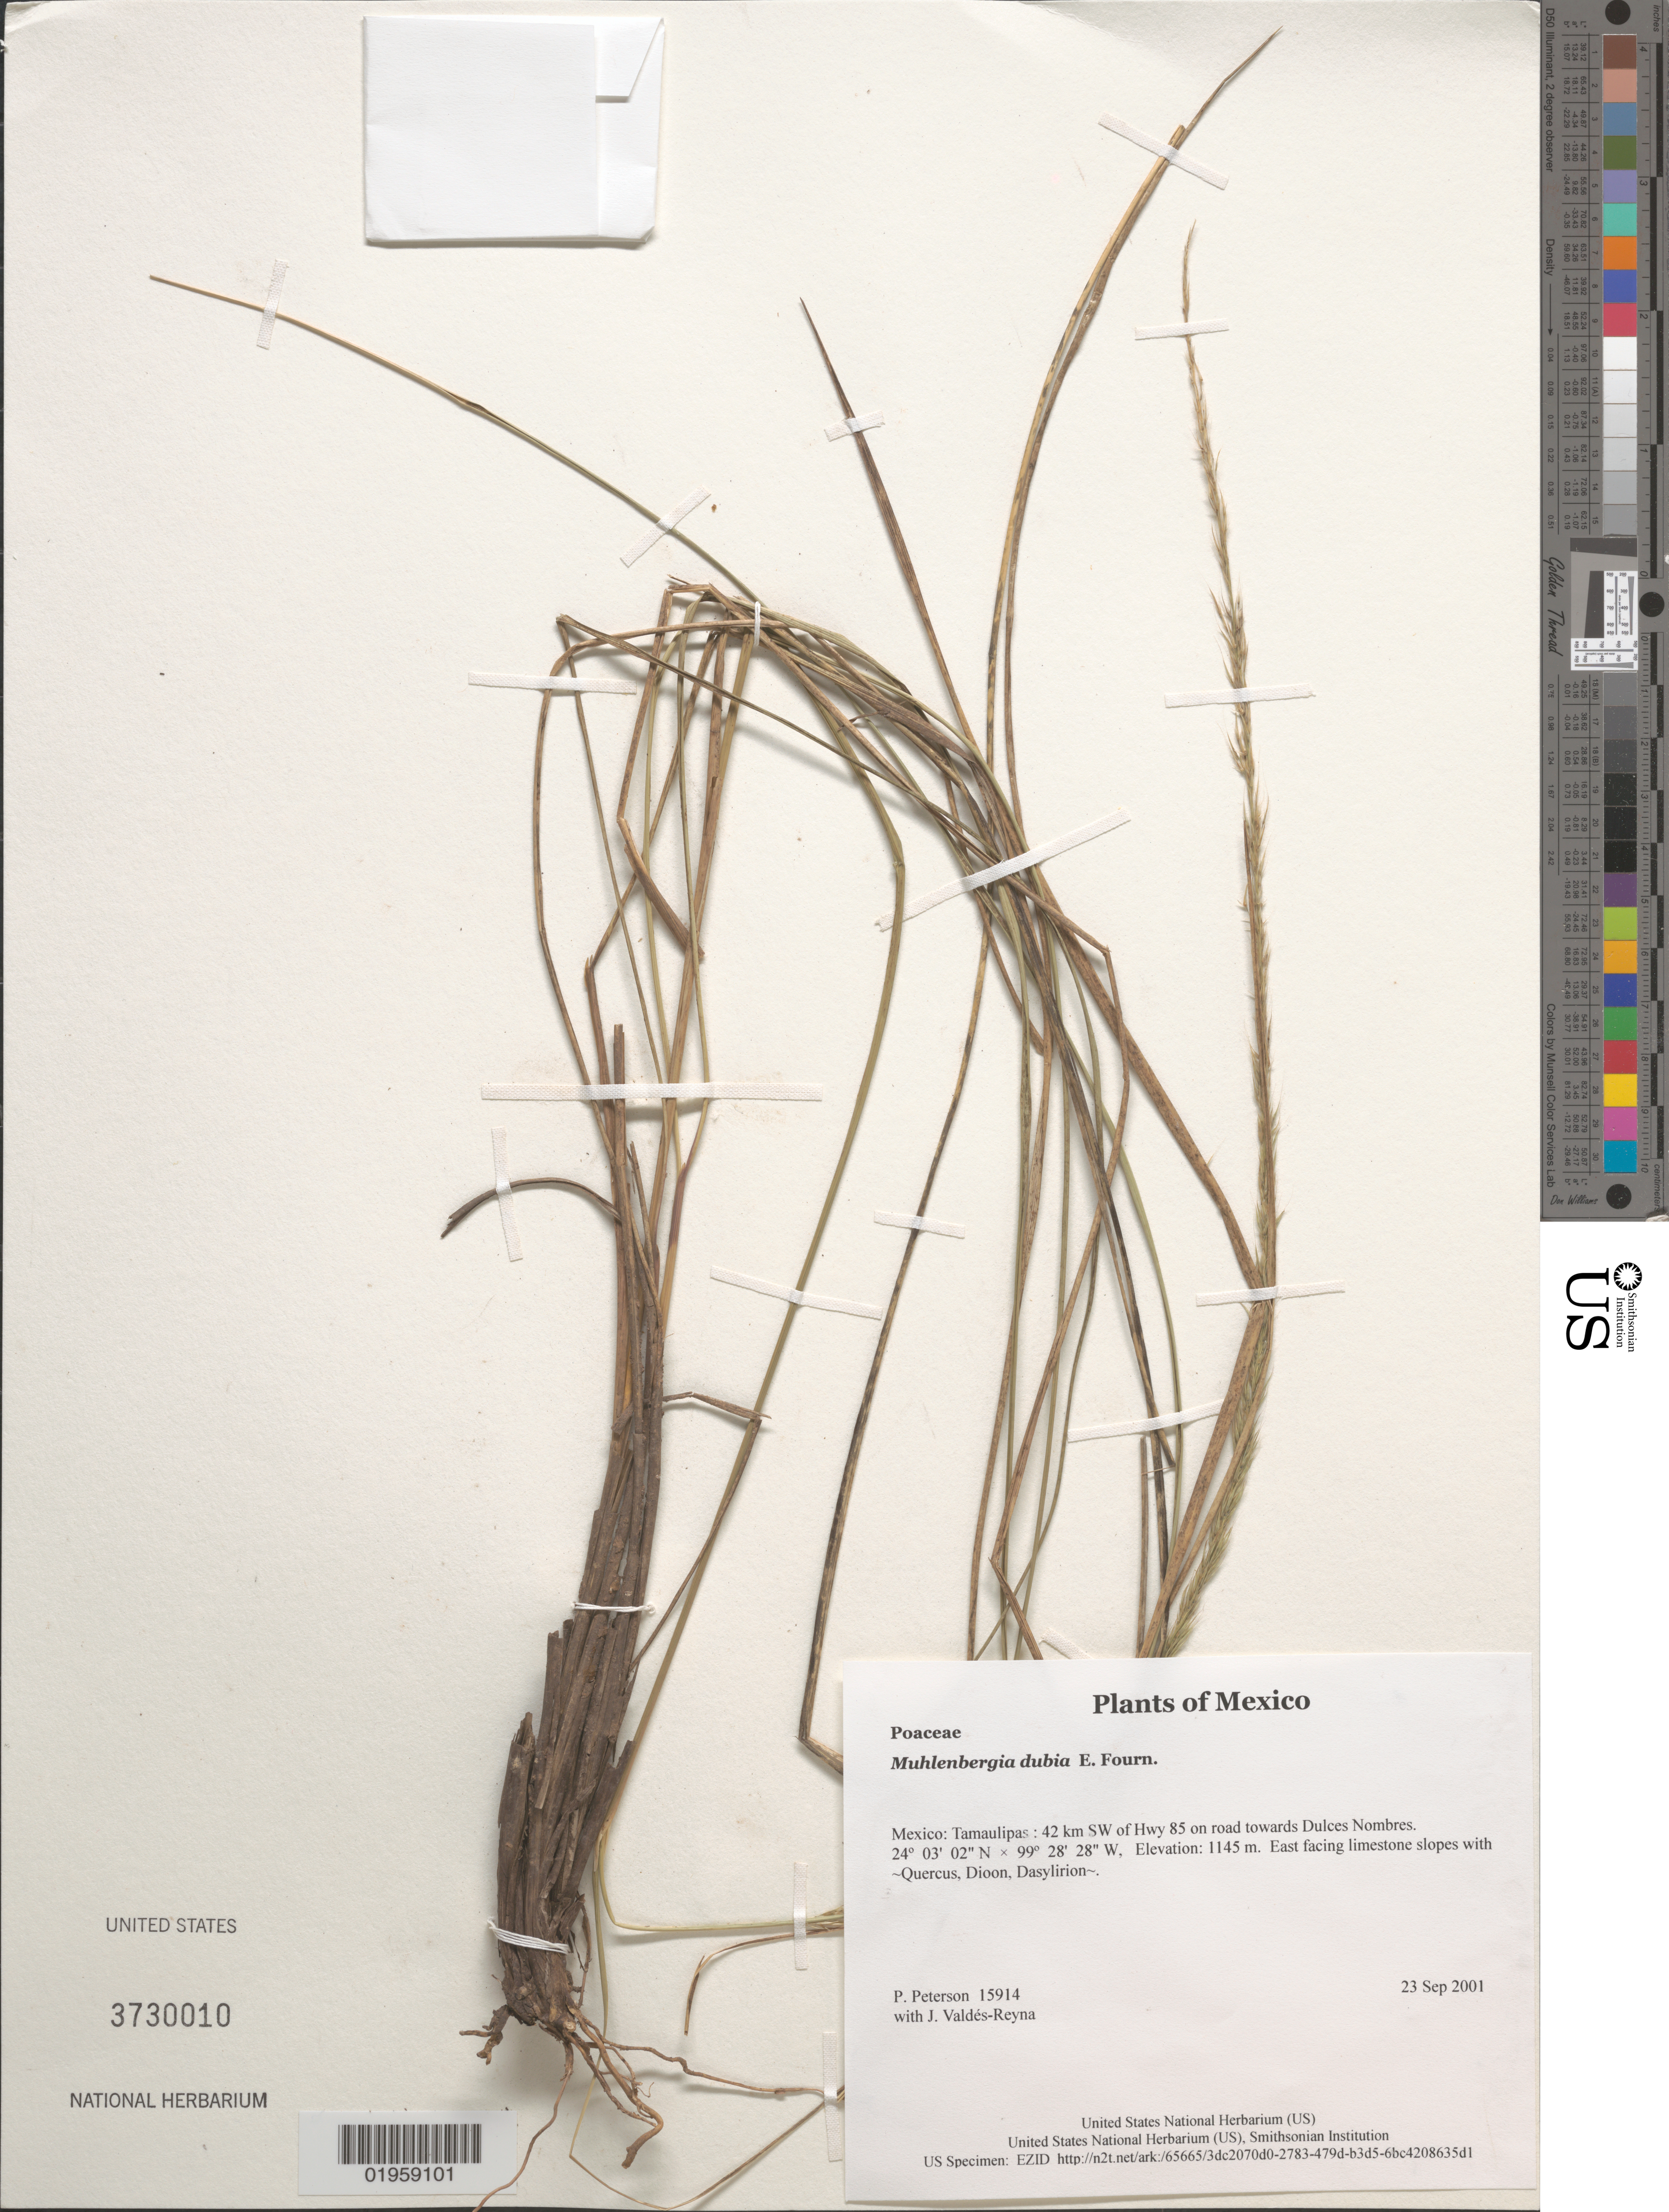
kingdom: Plantae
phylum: Tracheophyta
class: Liliopsida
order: Poales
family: Poaceae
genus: Muhlenbergia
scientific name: Muhlenbergia dubia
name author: E. Fourn.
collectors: P. M. Peterson & J. Valdés-Reyna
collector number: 15914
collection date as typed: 23 Sep 2001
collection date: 2001-09-23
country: Mexico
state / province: Tamaulipas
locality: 42 km SW of Hwy 85 on road towards Dulces Nombres.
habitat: East facing limestone slopes with ~Quercus, Dioon, Dasylirion~.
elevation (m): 1145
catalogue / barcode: US 3730010